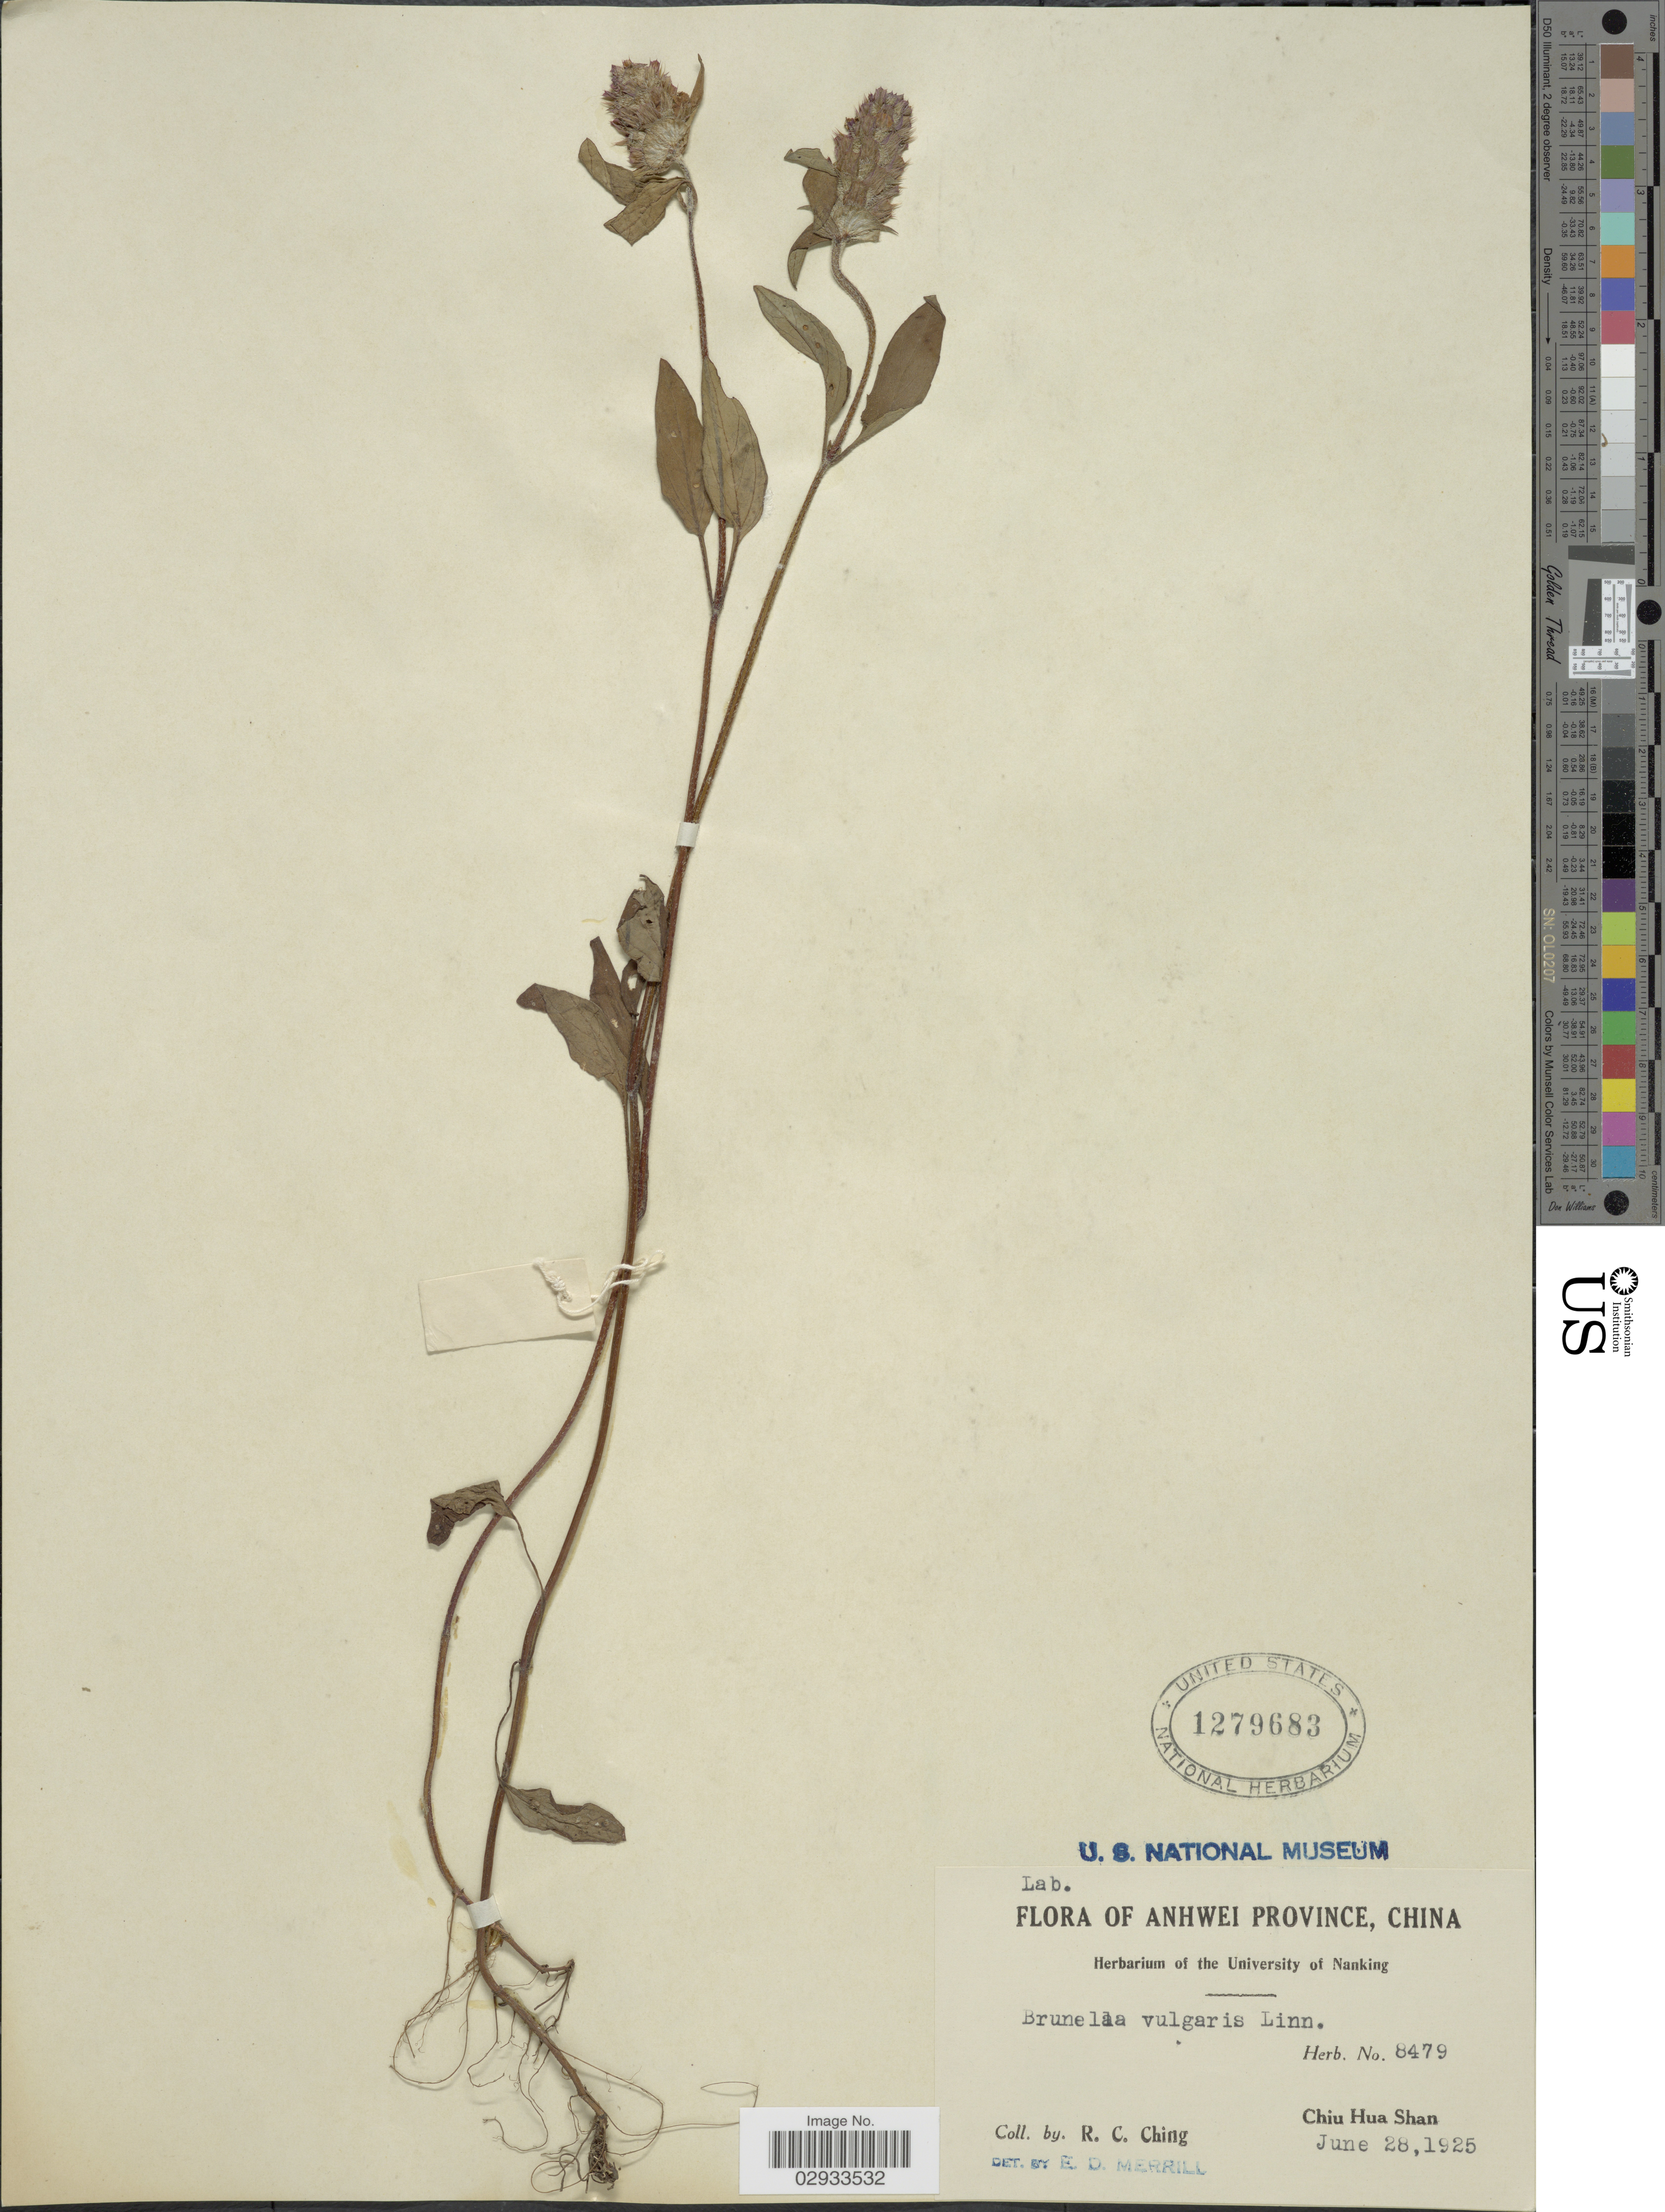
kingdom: Plantae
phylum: Tracheophyta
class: Magnoliopsida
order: Lamiales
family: Lamiaceae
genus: Prunella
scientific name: Prunella vulgaris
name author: L.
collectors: R. C. Ching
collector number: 8479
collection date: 1925-06-28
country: China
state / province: Anhui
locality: Anhwei Province, China, Chiu Hua Shan.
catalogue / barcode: US 1279683